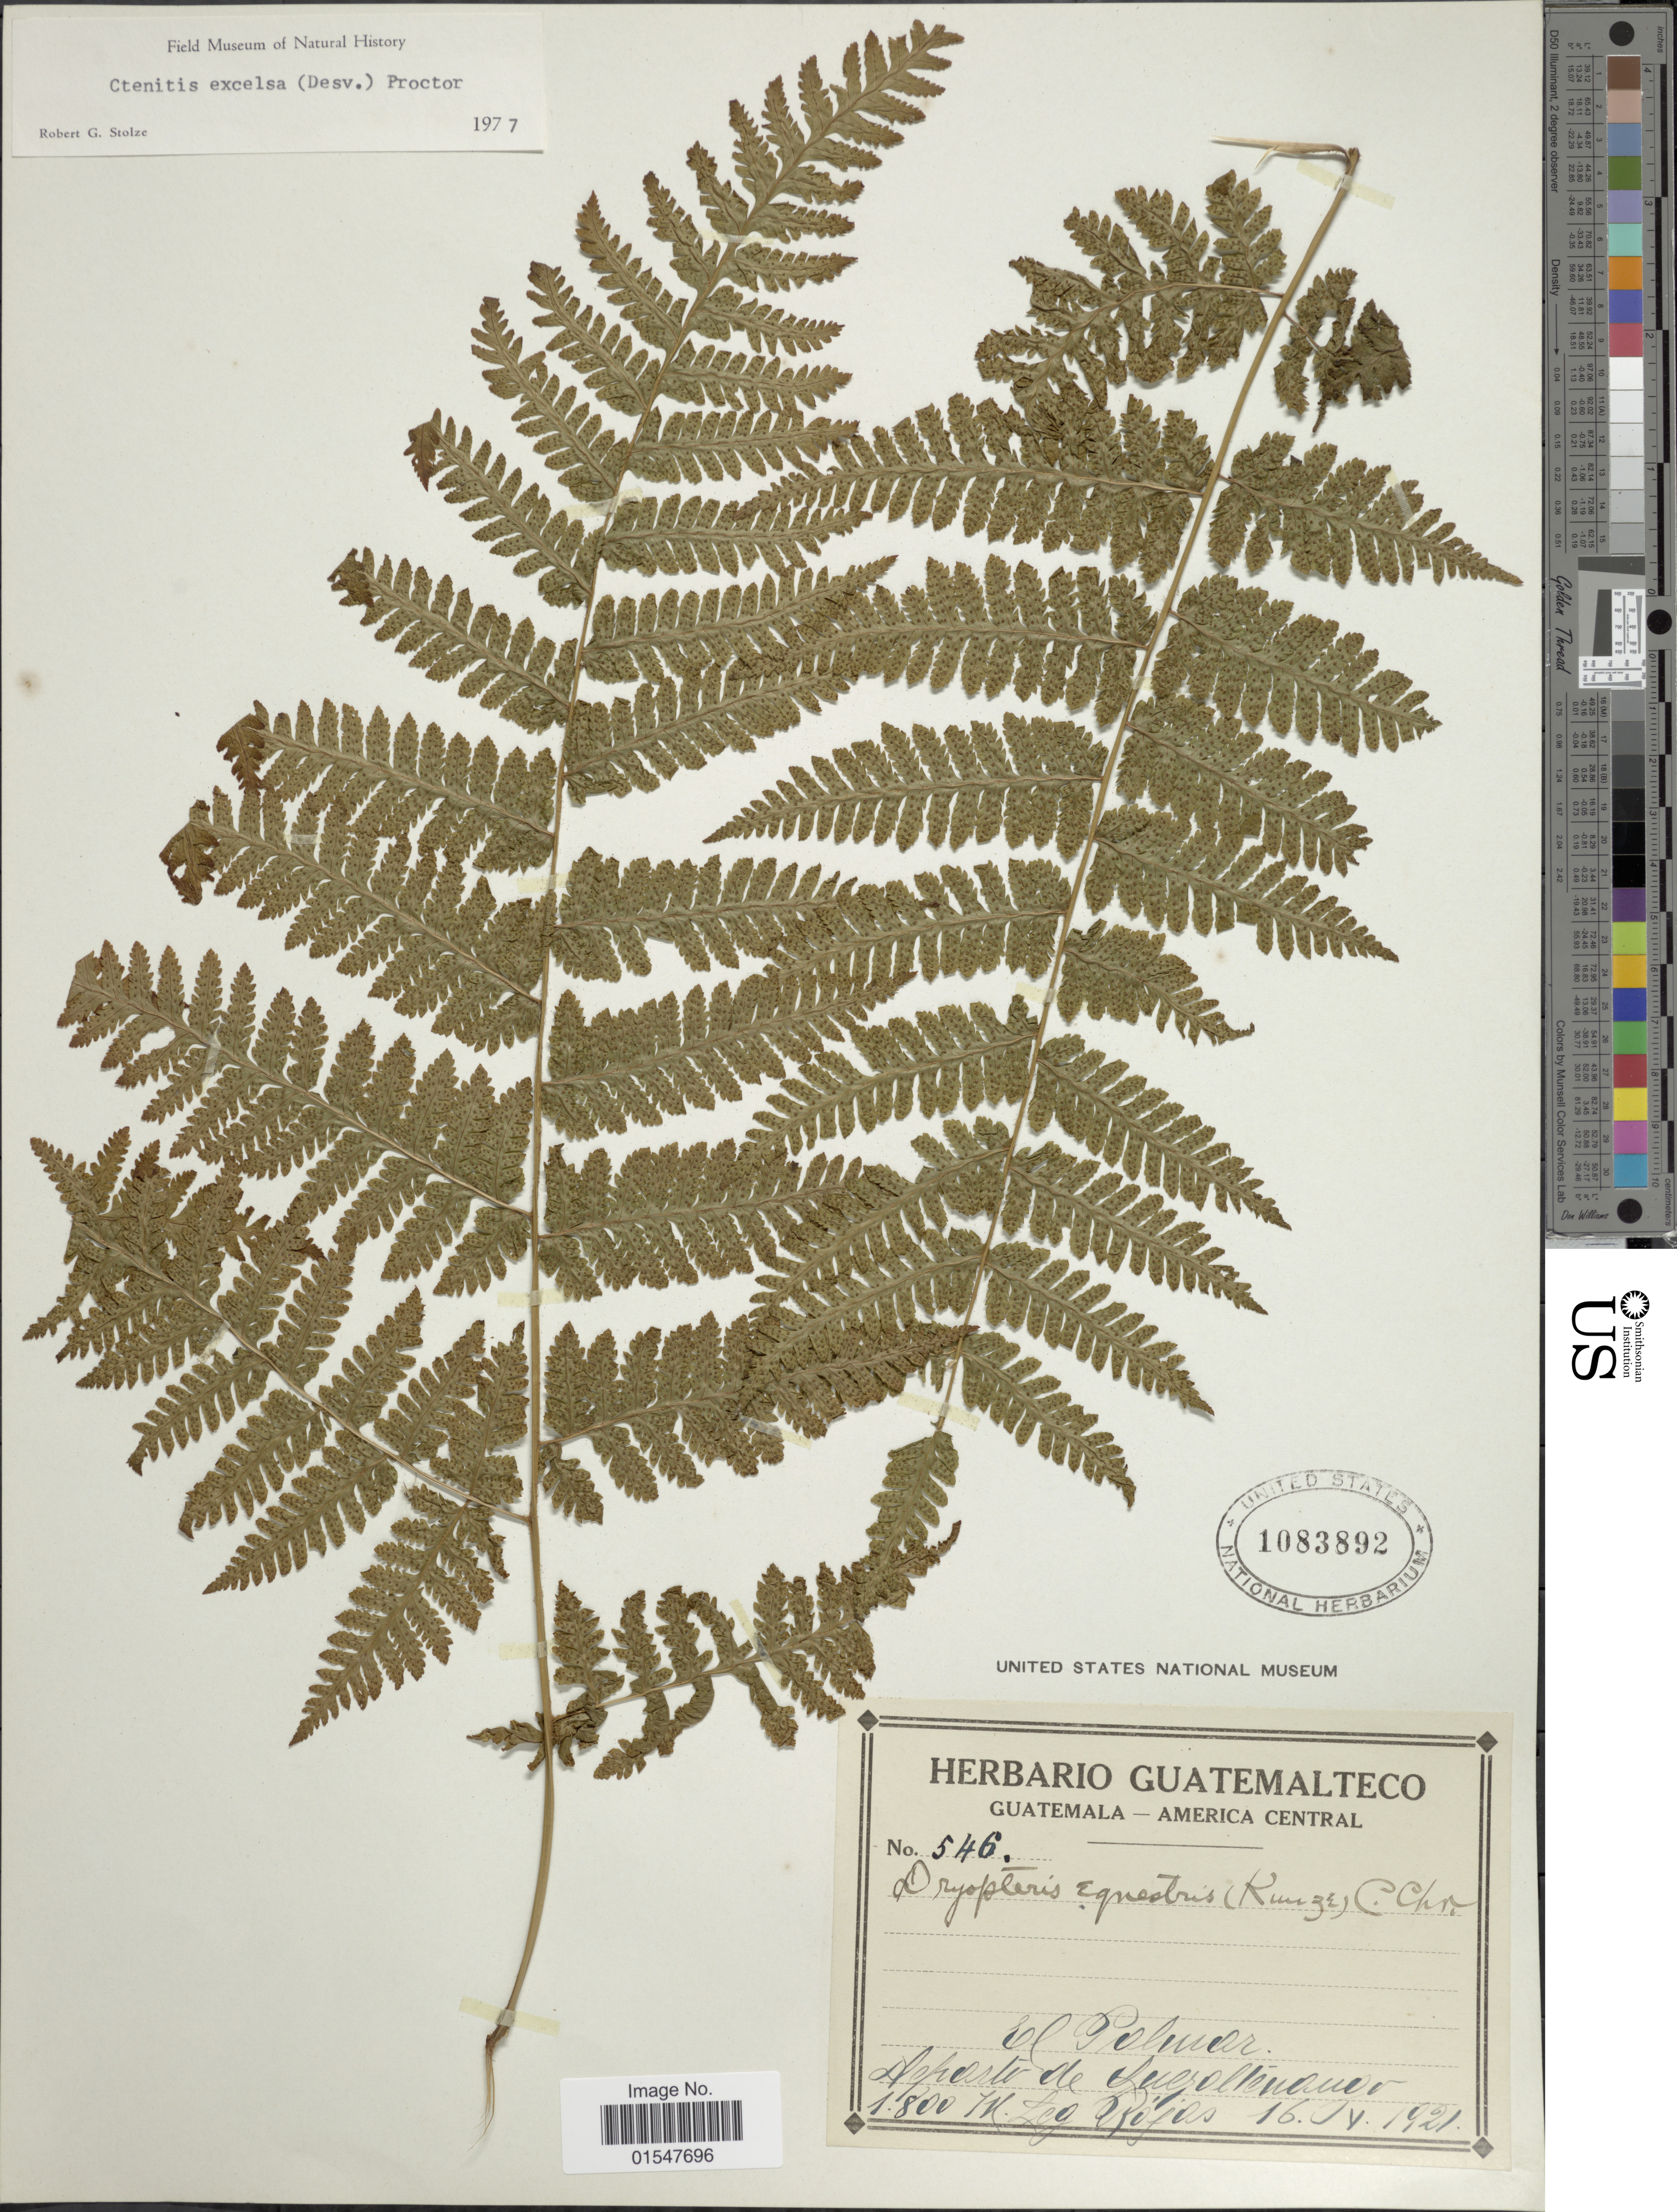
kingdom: Plantae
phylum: Tracheophyta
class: Polypodiopsida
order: Polypodiales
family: Dryopteridaceae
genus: Ctenitis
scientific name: Ctenitis excelsa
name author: (Desv.) Proctor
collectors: Rojas, --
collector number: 546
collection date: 1921-05-16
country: Guatemala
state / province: Quetzaltenango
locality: El Palmar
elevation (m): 1800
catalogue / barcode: US 1083892